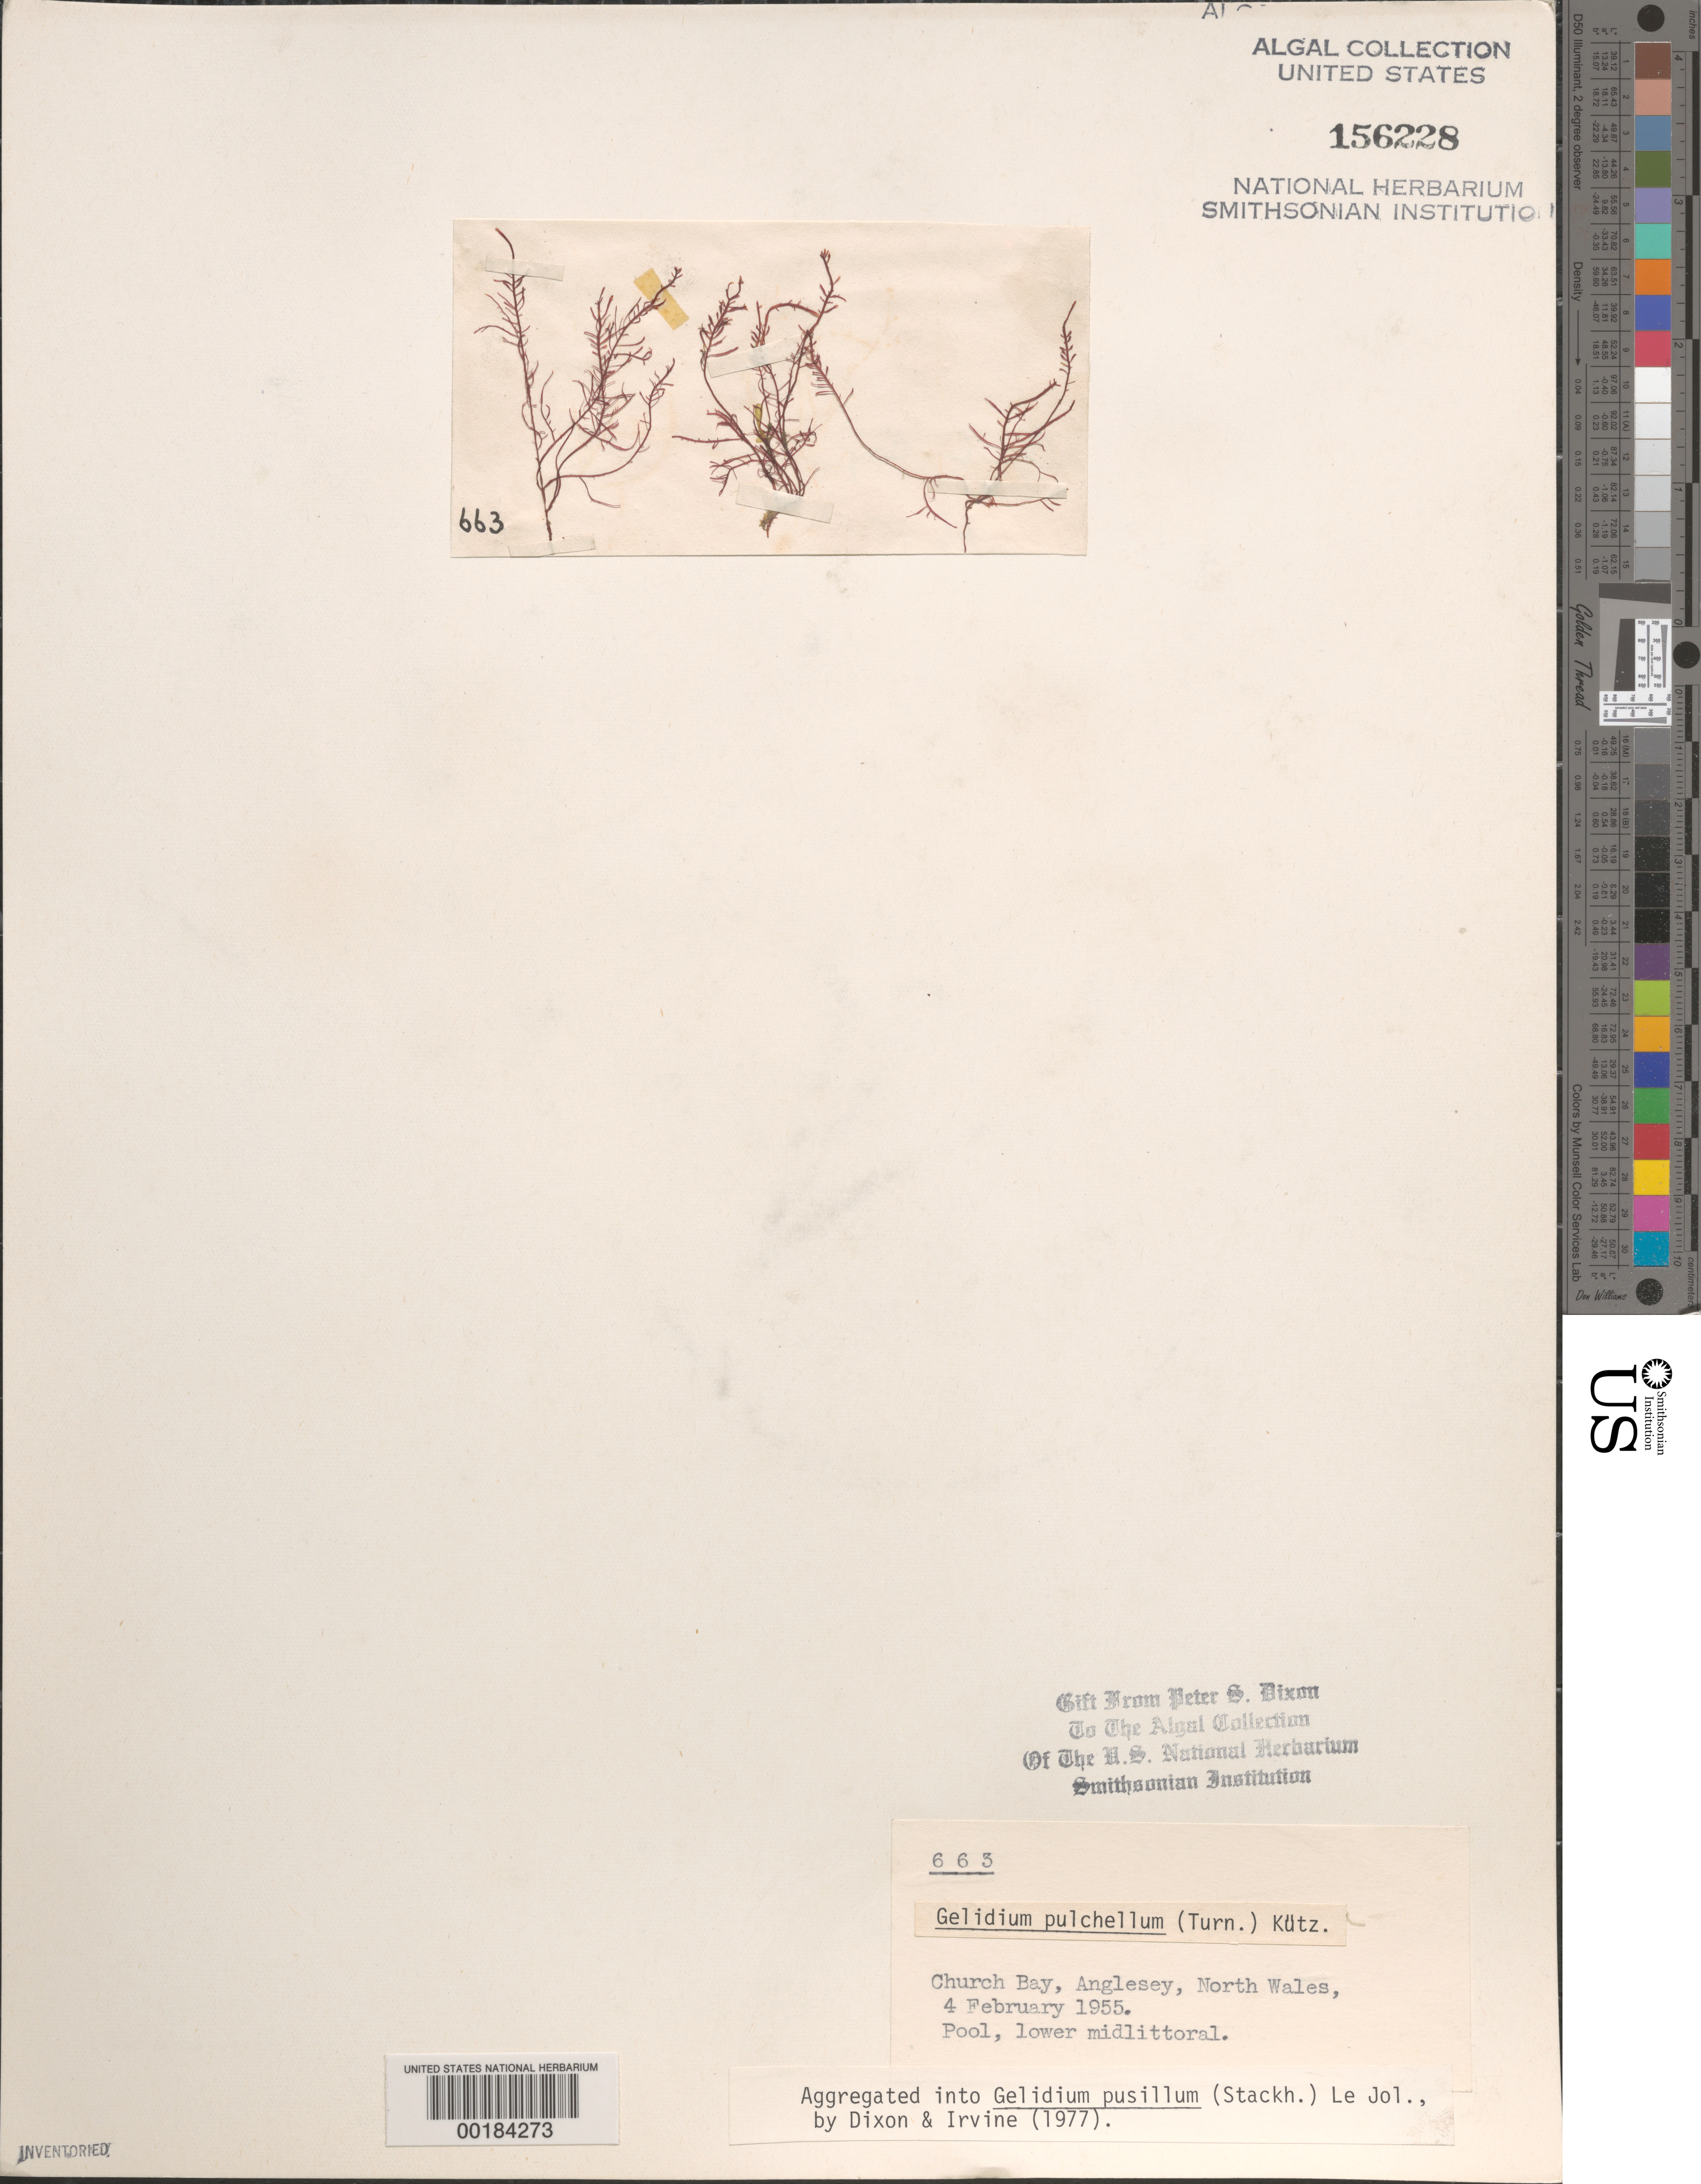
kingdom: Plantae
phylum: Rhodophyta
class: Florideophyceae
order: Gelidiales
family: Gelidiaceae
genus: Gelidium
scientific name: Gelidium pusillum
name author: (Stackh.) Le Jol.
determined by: Dixon, P. S.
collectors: P. S. Dixon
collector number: PSD 663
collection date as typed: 04 Feb 1955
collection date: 1955-02-04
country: United Kingdom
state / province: Wales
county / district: Gwynedd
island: Anglesey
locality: Church Bay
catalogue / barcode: US 156228